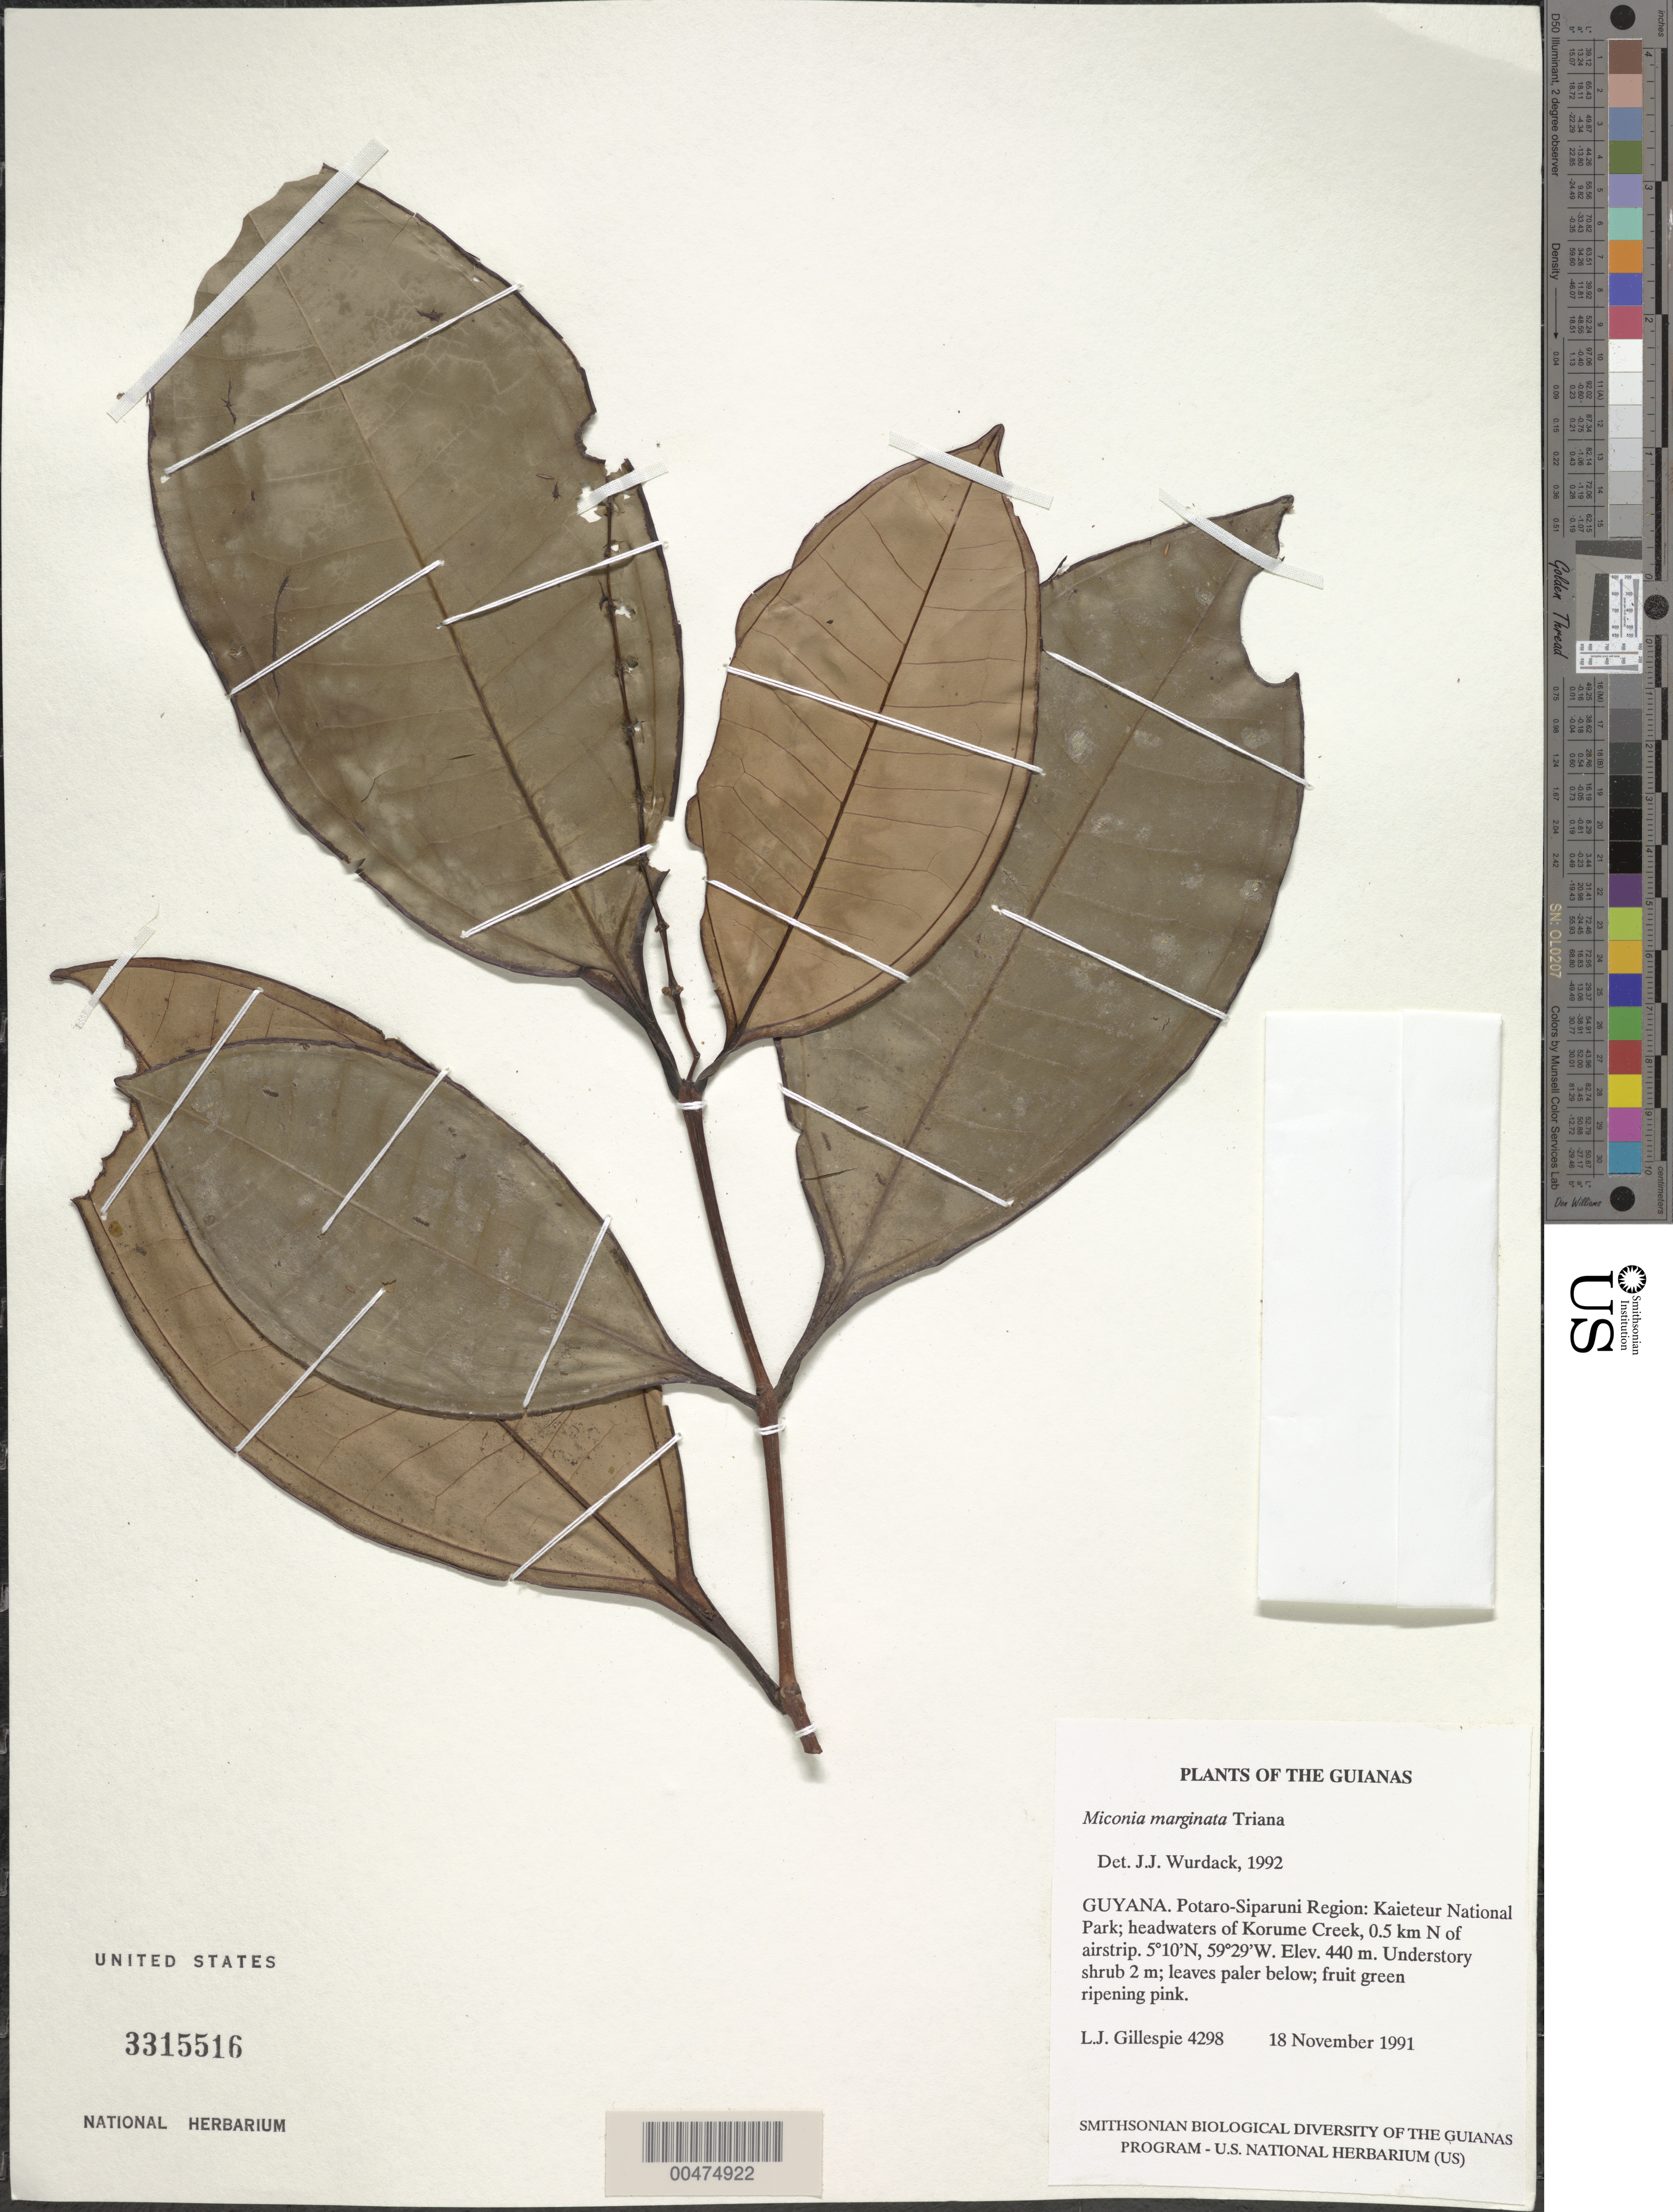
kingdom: Plantae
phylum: Tracheophyta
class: Magnoliopsida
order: Myrtales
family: Melastomataceae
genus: Miconia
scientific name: Miconia marginata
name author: Triana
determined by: Wurdack, John J., (US), US (UNITED STATES)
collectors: L. J. Gillespie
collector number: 4298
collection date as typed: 18 November 1991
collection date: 1991-11-18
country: Guyana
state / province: Potaro-Siparuni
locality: Kaieteur National Park; headwaters of Korume Creek, 0.5 km N of airstrip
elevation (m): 440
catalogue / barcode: US 3315516